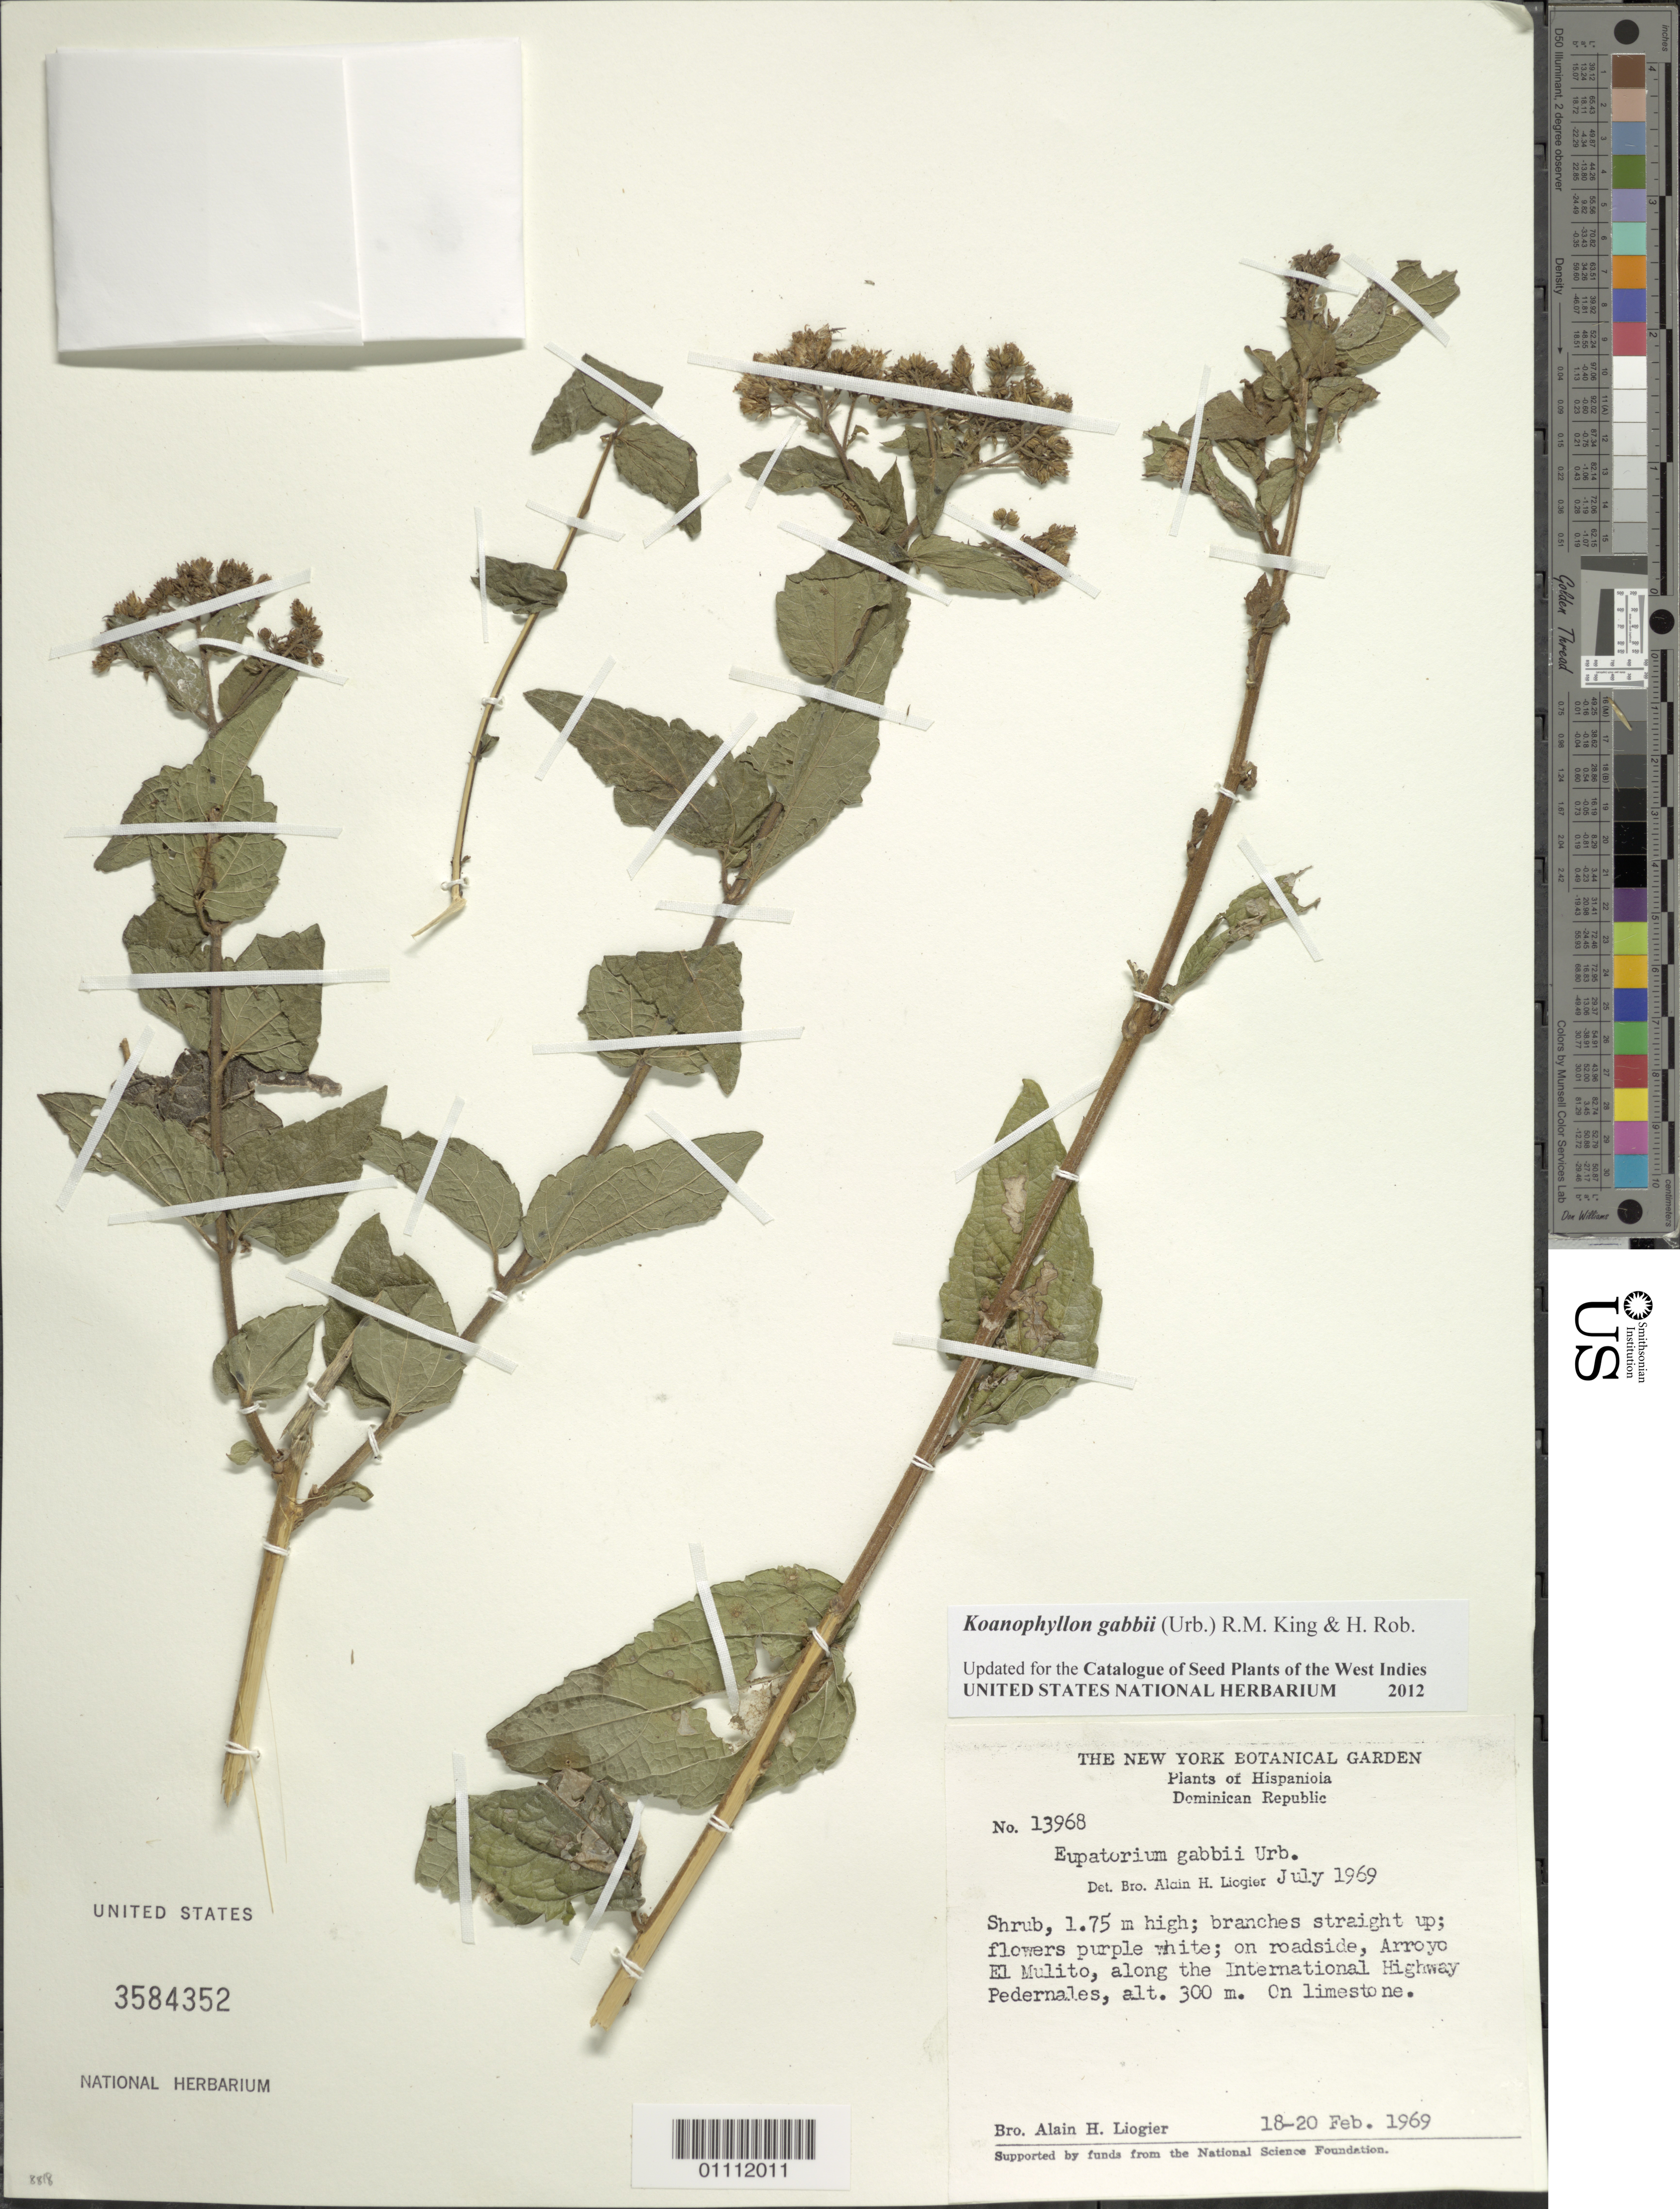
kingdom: Plantae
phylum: Tracheophyta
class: Magnoliopsida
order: Asterales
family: Asteraceae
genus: Koanophyllon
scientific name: Koanophyllon gabbii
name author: (Urb.) R.M. King & H. Rob.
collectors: A. H. Liogier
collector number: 13968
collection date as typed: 18 Feb 1969 to 20 Feb 1969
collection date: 1969-02-18/1969-02-20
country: Dominican Republic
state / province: Pedernales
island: Hispaniola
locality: Arroyo El Mulito, along the International Highway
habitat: On limestone; on roadside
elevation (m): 300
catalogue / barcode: US 3584352